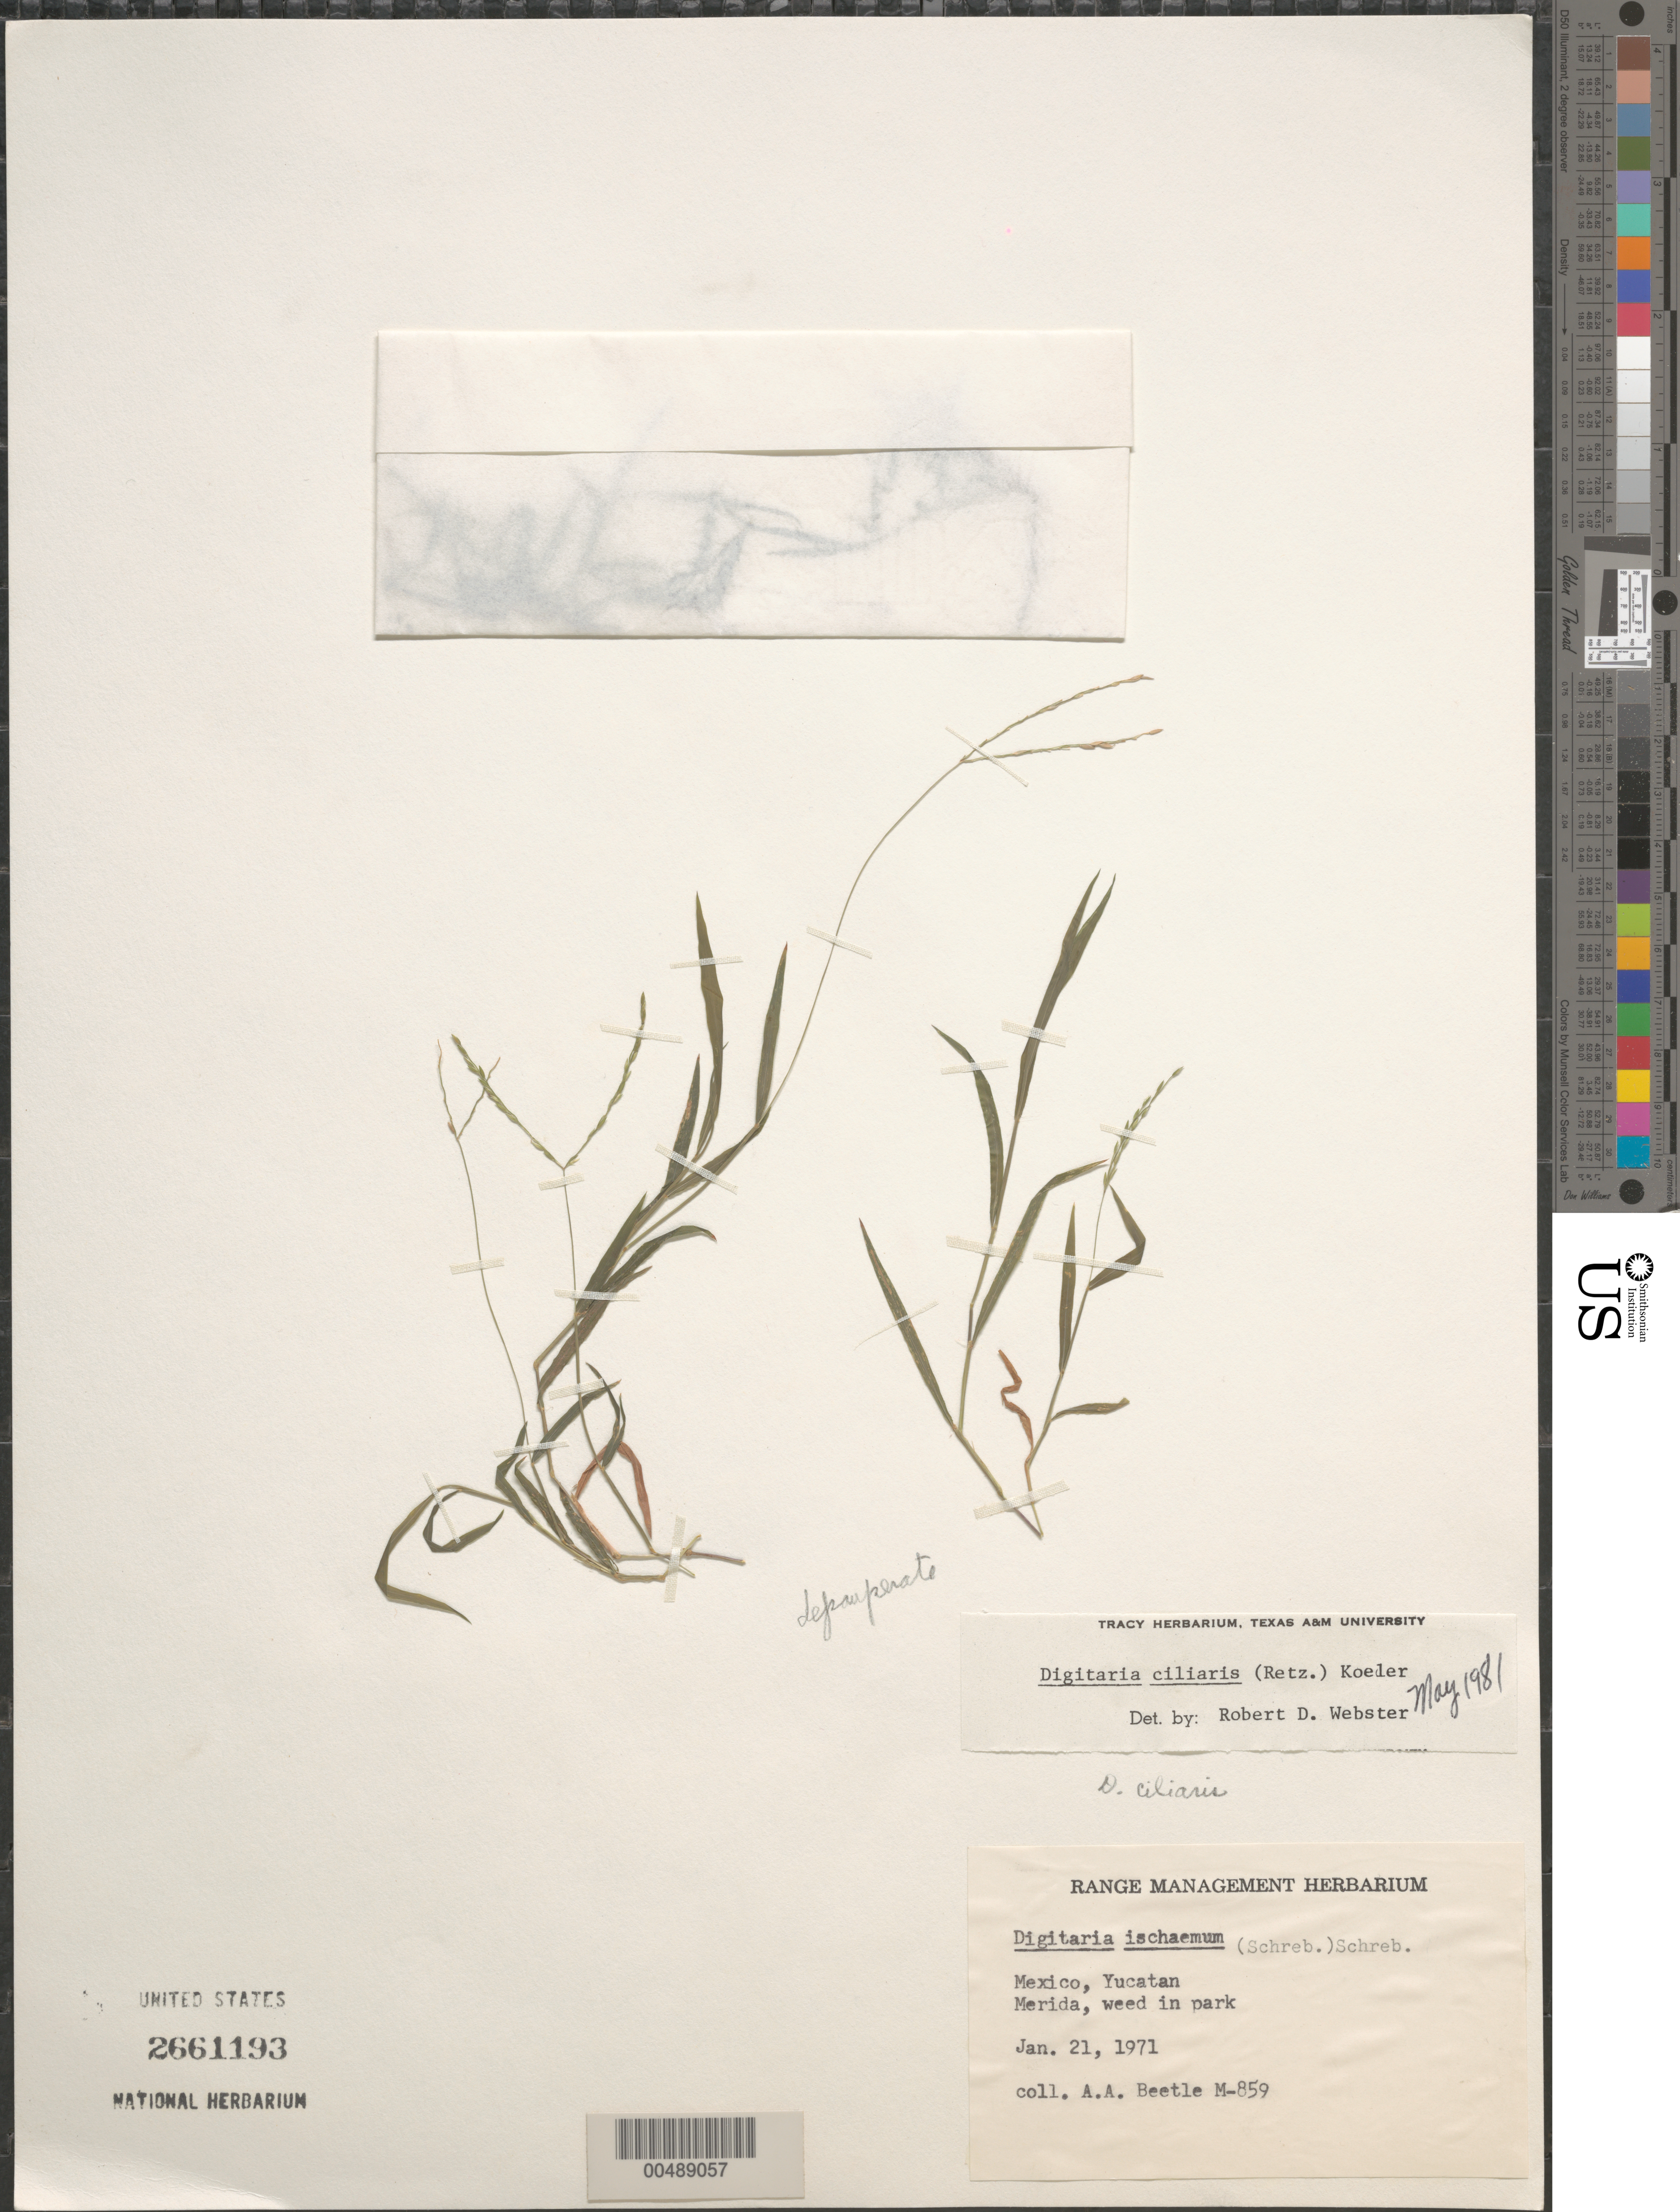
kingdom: Plantae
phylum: Tracheophyta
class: Liliopsida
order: Poales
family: Poaceae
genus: Digitaria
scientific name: Digitaria ciliaris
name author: (Retz.) Koeler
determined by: Webster, Robert D.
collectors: A. A. Beetle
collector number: M-859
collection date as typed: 21 Jan 1971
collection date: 1971-01-21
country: Mexico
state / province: Yucatan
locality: Merida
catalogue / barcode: US 2661193